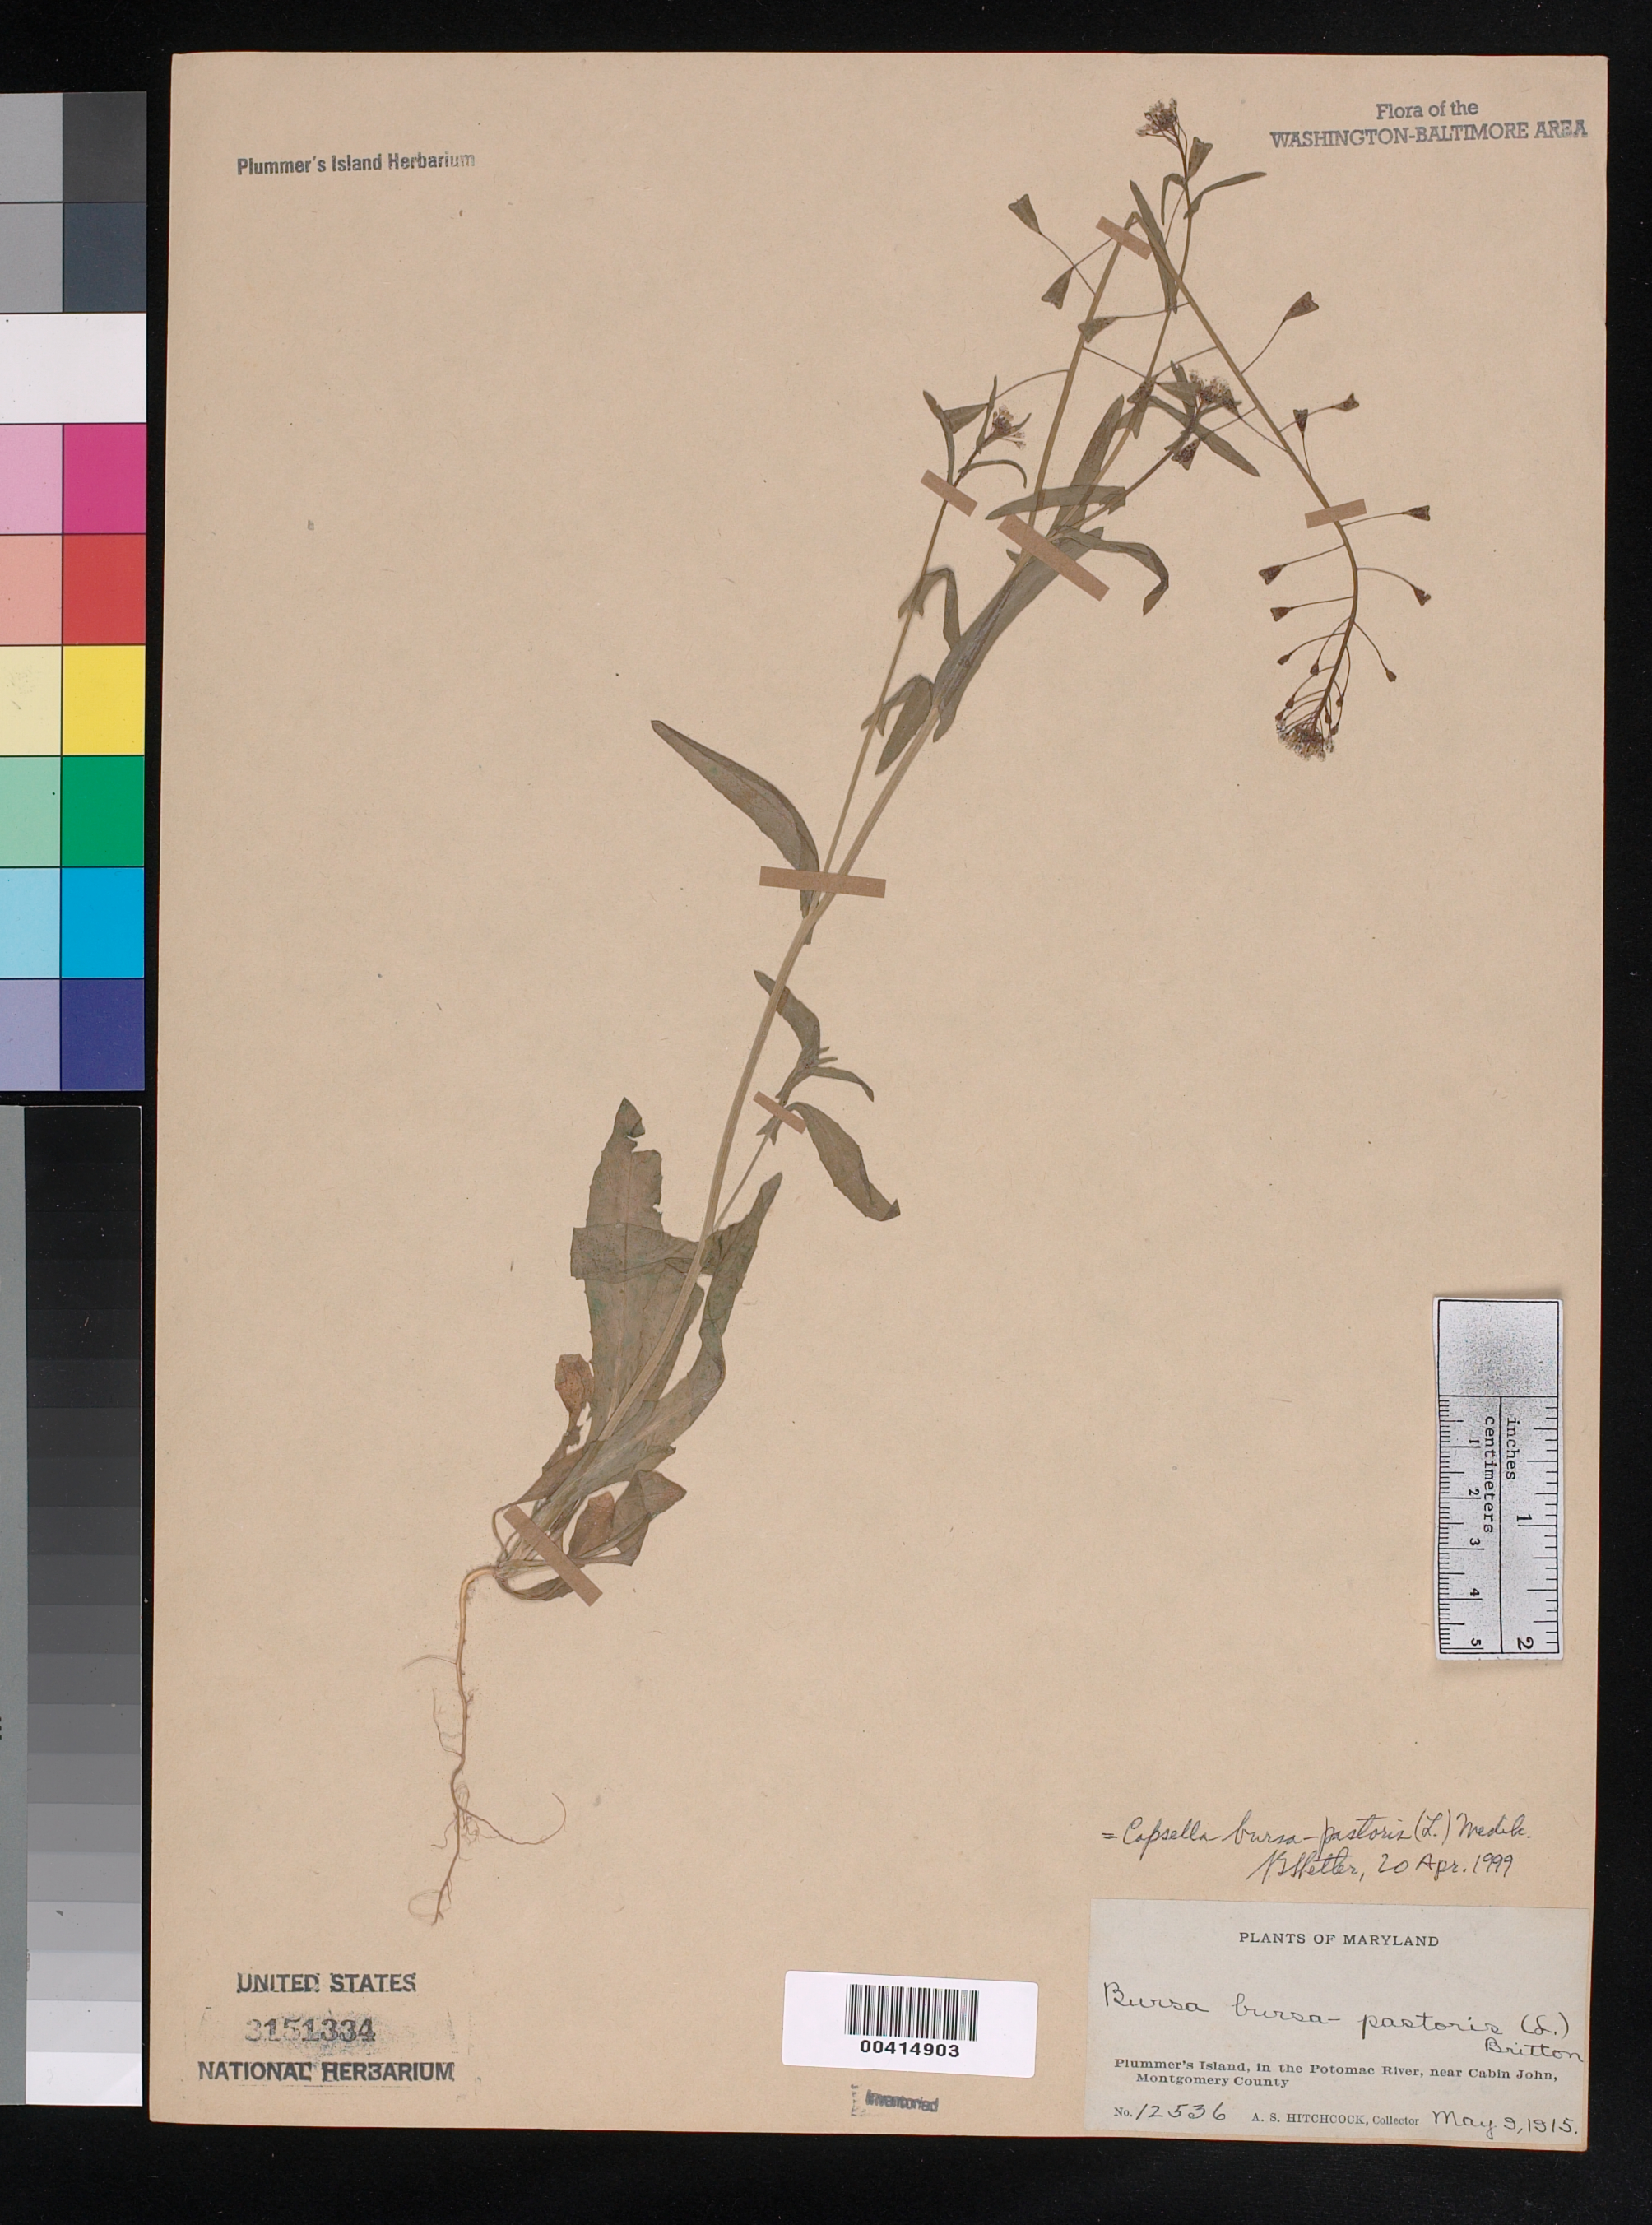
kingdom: Plantae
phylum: Tracheophyta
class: Magnoliopsida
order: Brassicales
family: Brassicaceae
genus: Capsella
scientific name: Capsella bursa-pastoris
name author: (L.) Medik.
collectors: A. S. Hitchcock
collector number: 12536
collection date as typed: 09 May 1915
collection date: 1915-05-09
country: United States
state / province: Maryland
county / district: Montgomery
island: Plummers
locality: Plummer's Island C. & O. Canal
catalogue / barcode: US 3151334